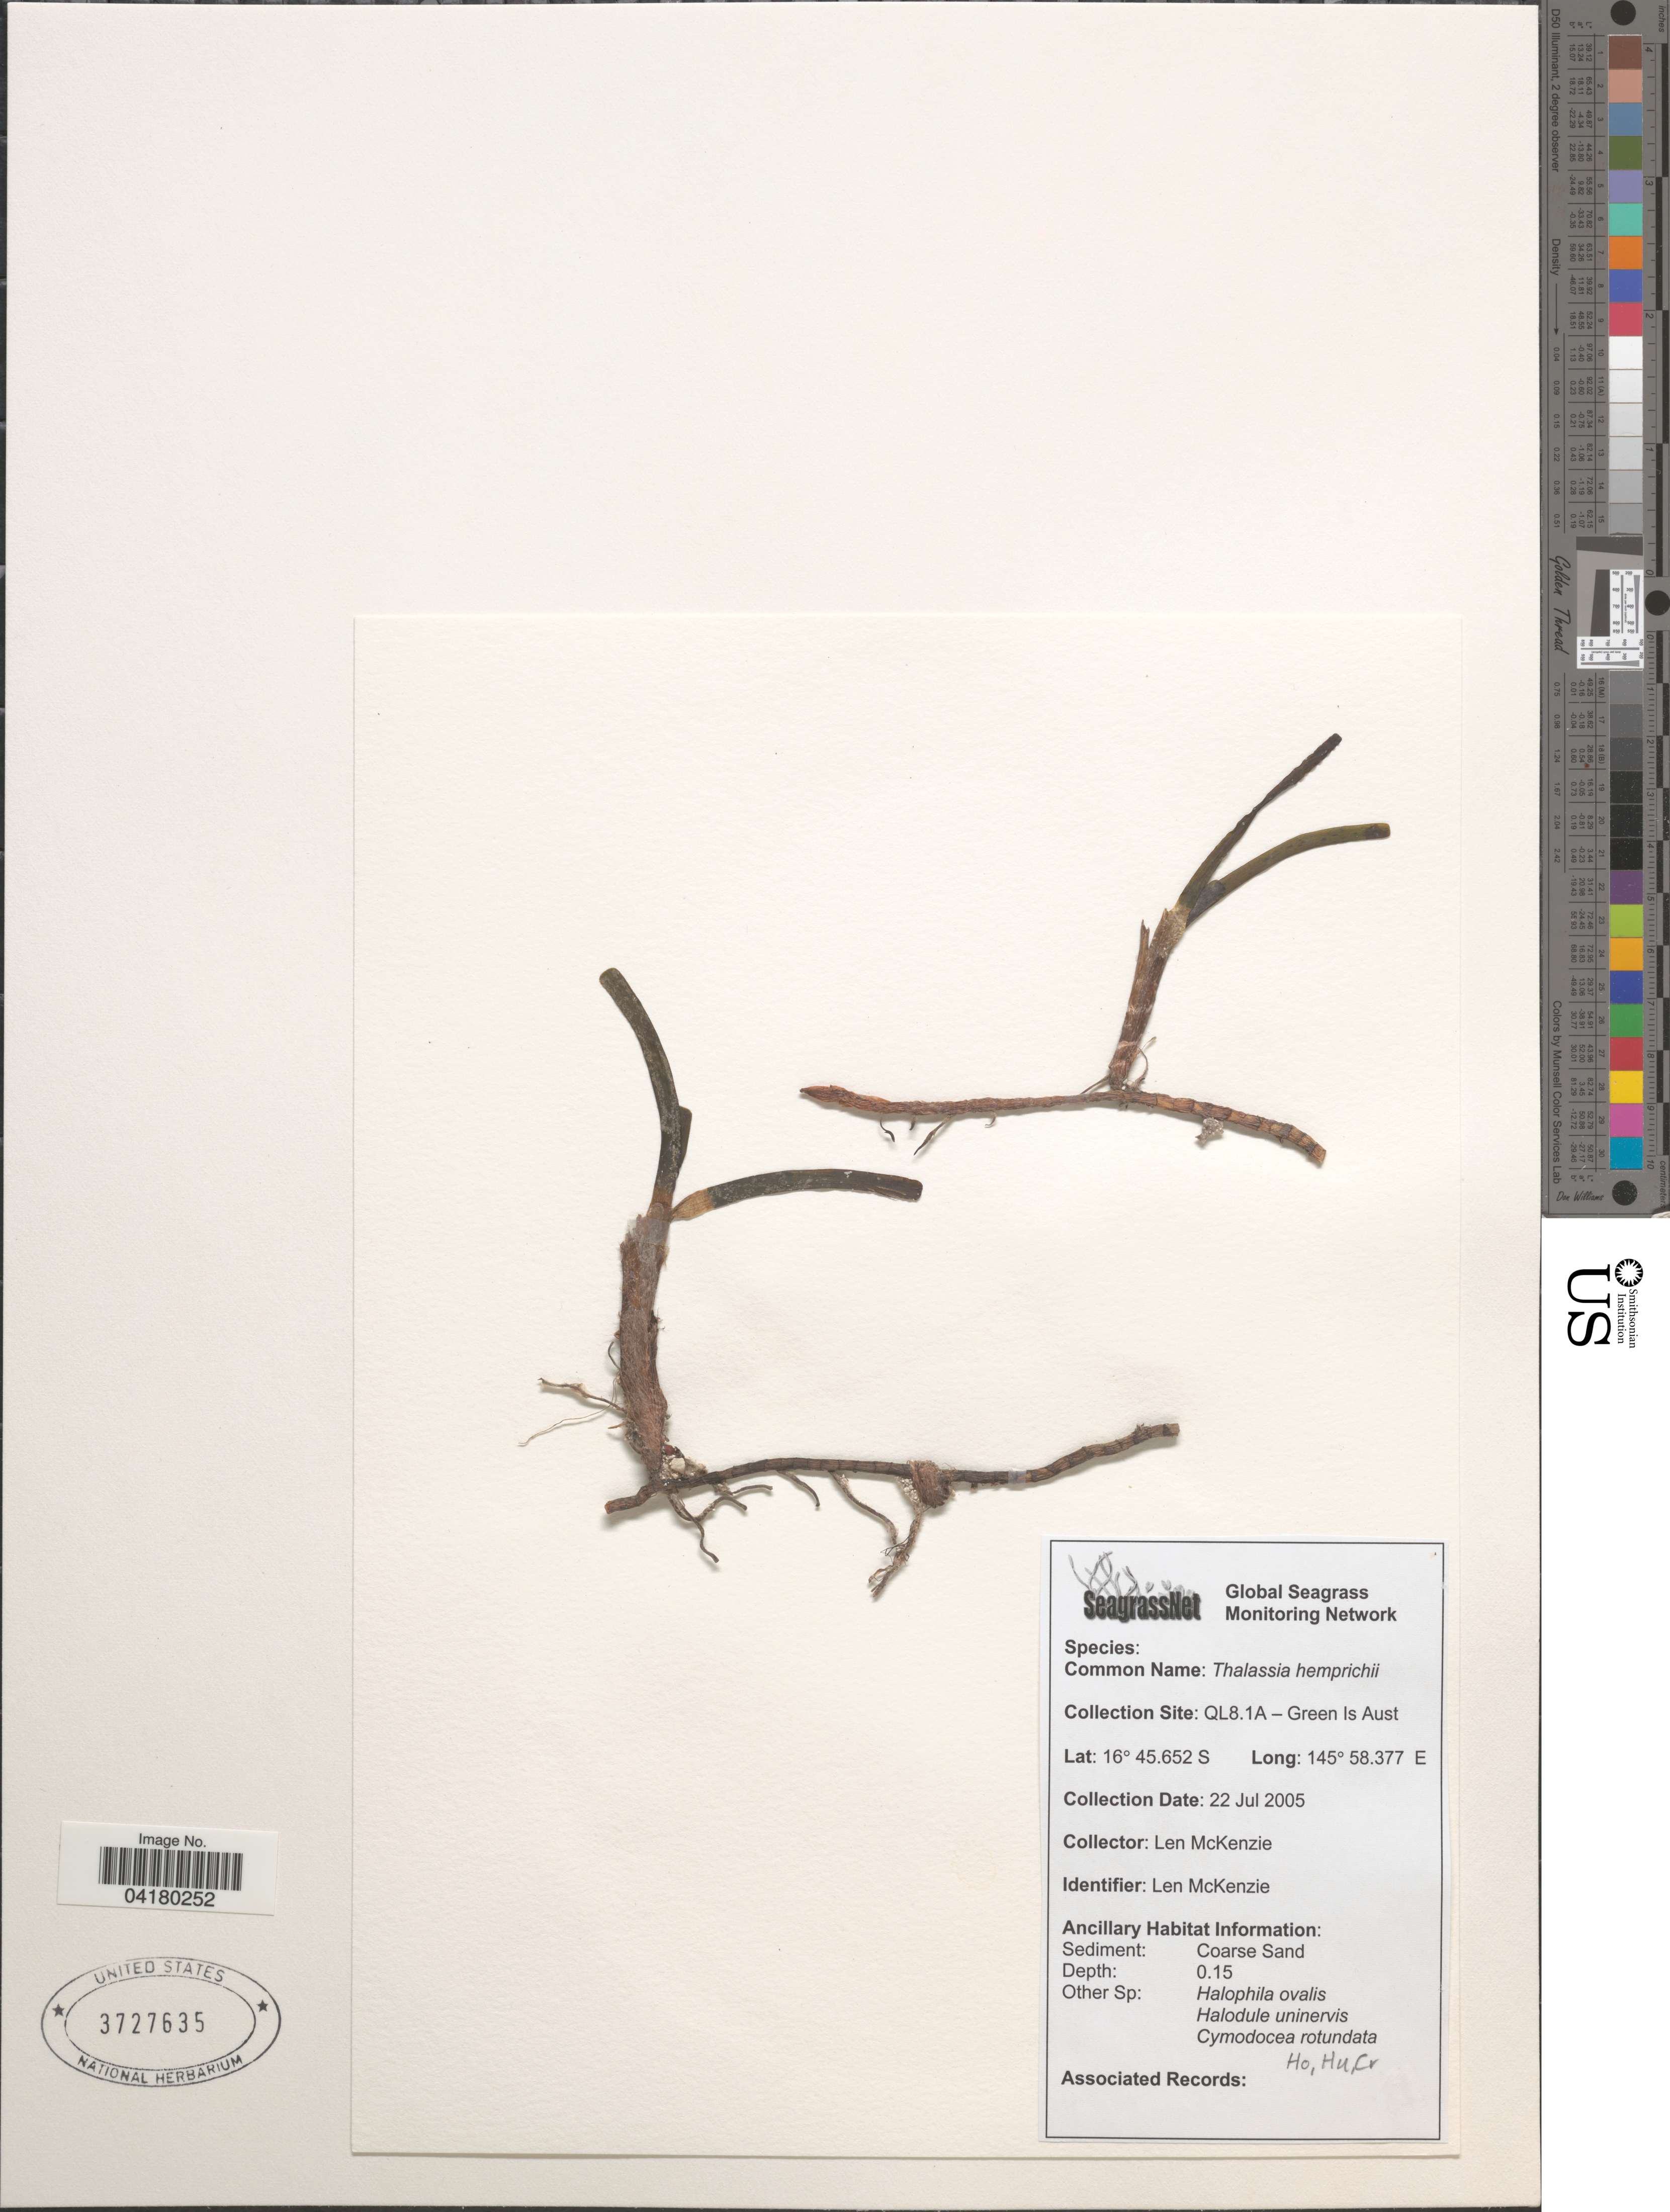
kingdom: Plantae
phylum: Tracheophyta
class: Liliopsida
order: Alismatales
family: Hydrocharitaceae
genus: Thalassia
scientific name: Thalassia hemprichii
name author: Asch.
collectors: L. McKenzie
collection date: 2005-07-22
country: Australia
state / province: Queensland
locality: QL8.1A - Green Is.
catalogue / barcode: US 3727635